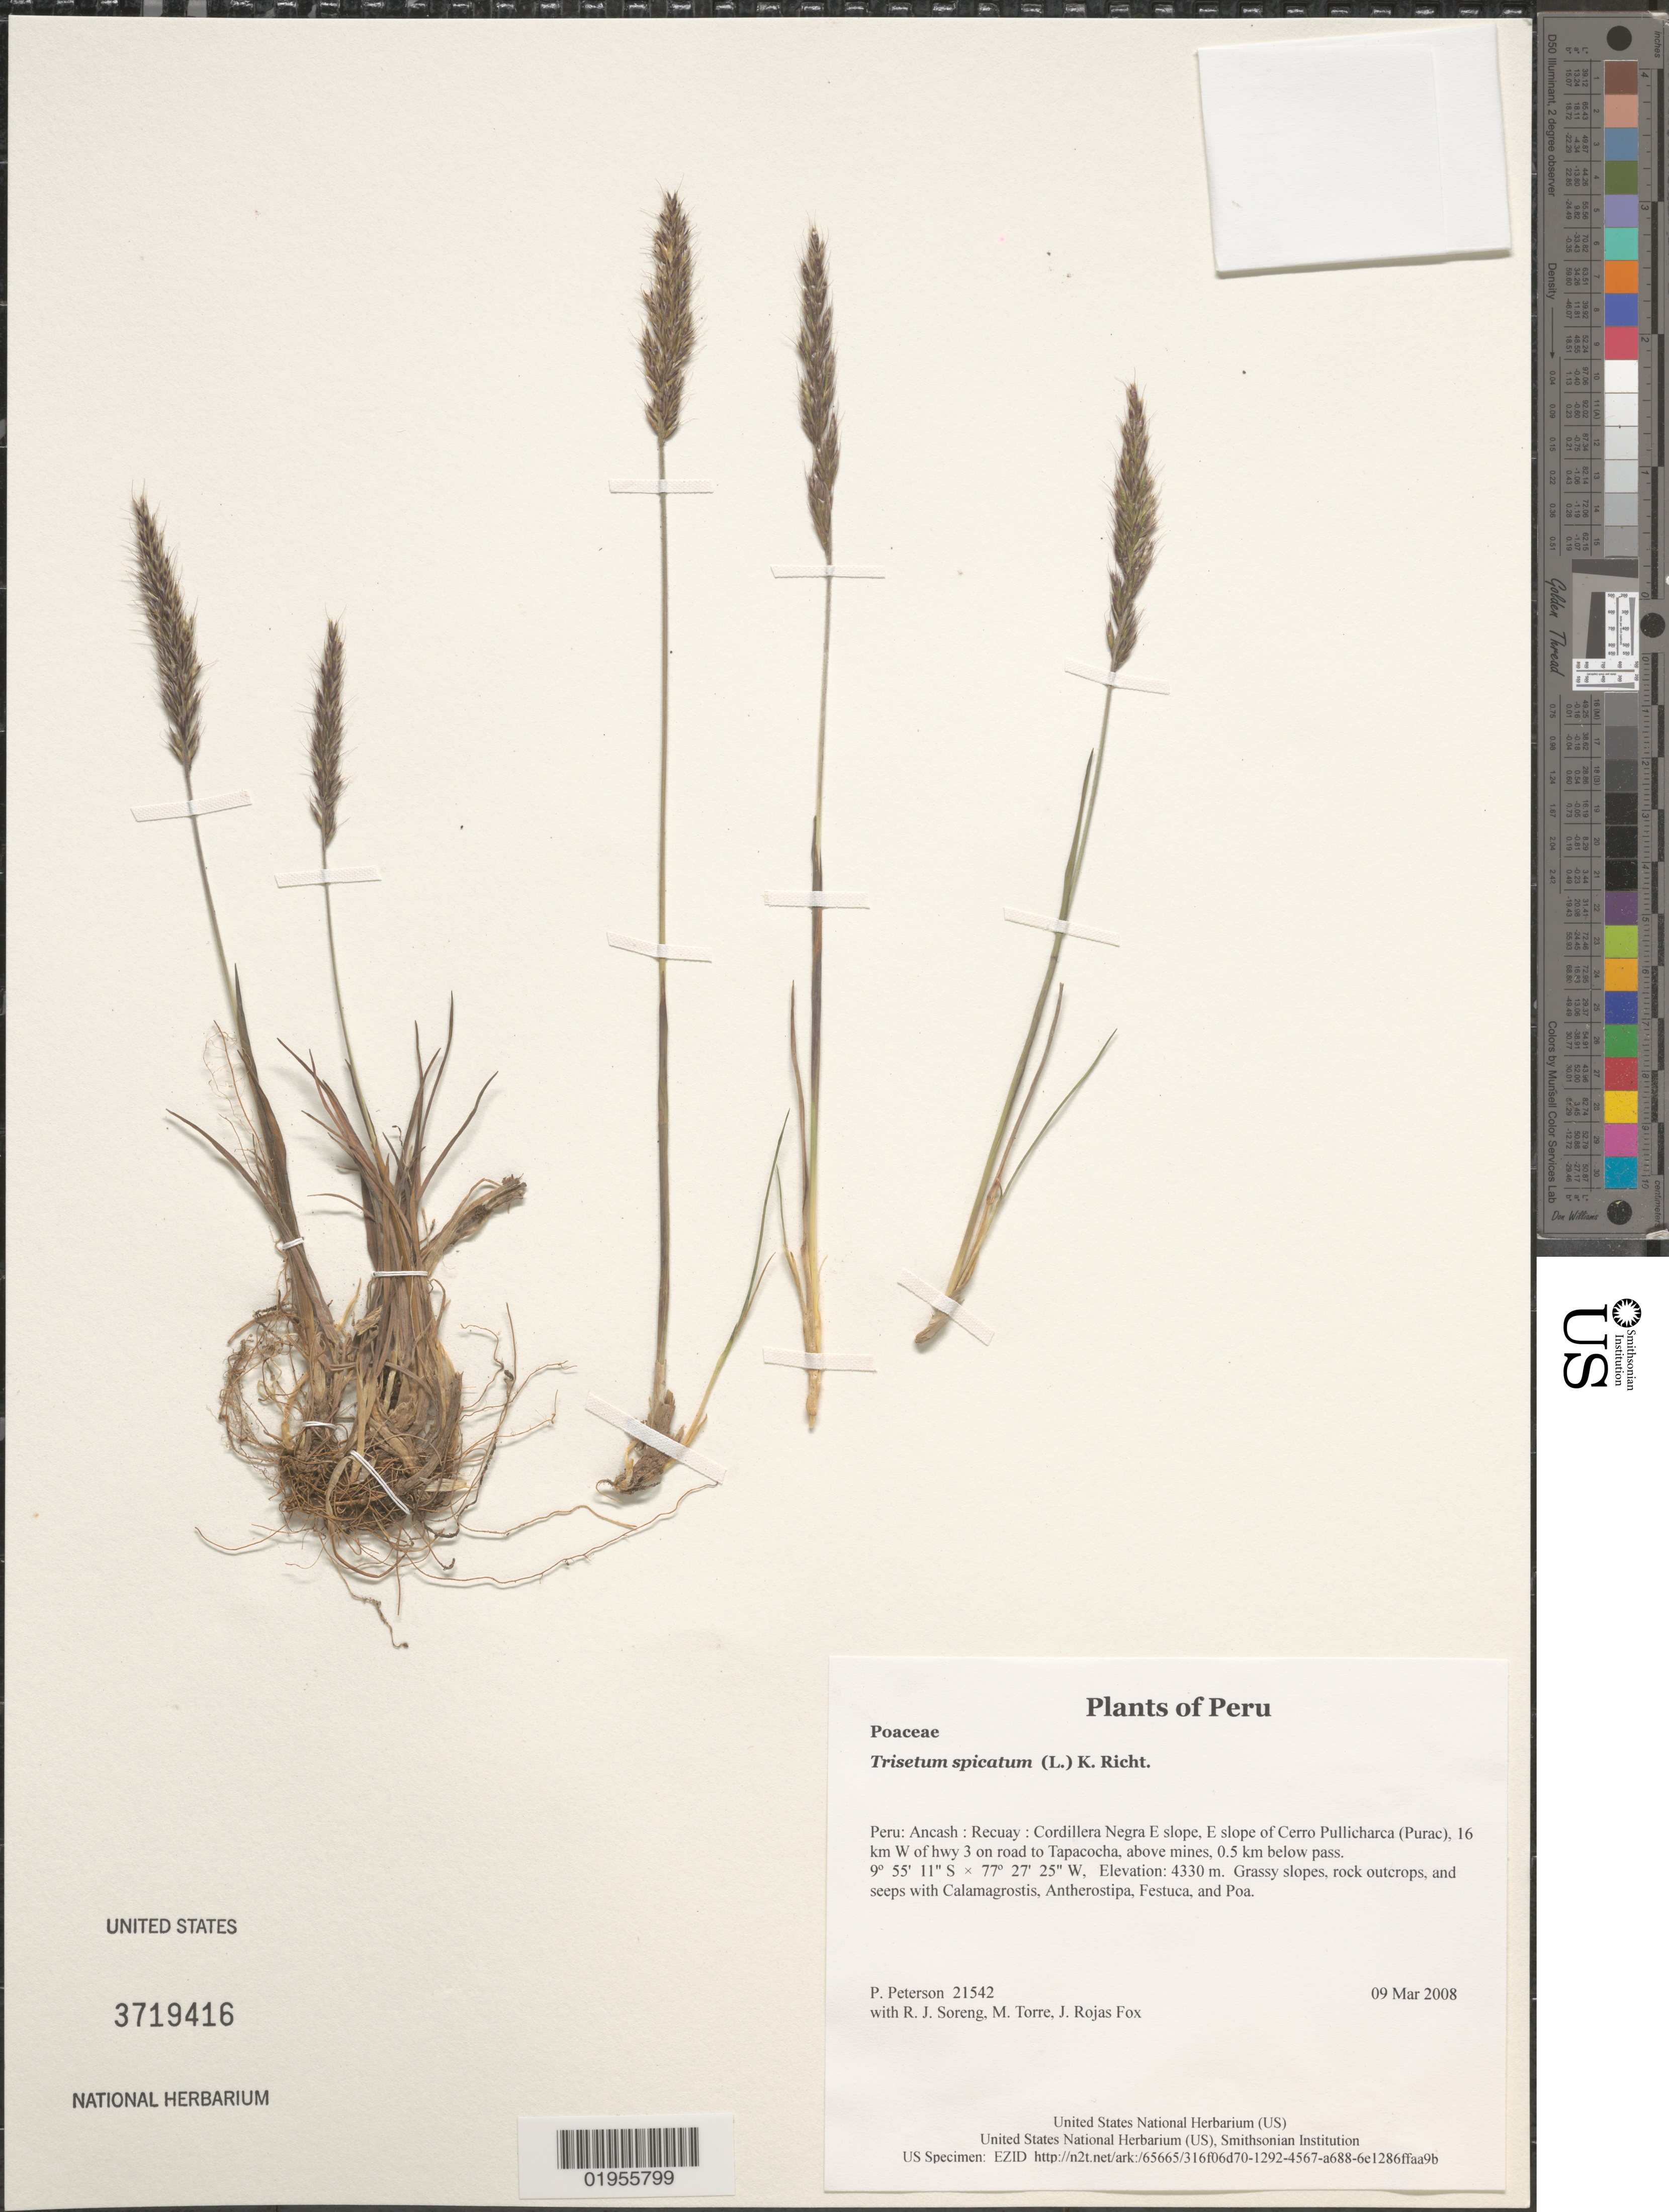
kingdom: Plantae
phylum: Tracheophyta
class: Liliopsida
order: Poales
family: Poaceae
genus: Trisetum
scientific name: Trisetum spicatum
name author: (L.) K. Richt.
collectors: P. M. Peterson, R. J. Soreng, M. Torre & J. Rojas Fox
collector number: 21542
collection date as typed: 09 Mar 2008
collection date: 2008-03-09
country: Peru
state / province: Ancash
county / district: Recuay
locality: Cordillera Negra E slope, E slope of Cerro Pullicharca (Purac), 16 km W of hwy 3 on road to Tapacocha, above mines, 0.5 km below pass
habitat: Grassy slopes, rock outcrops, and seeps with Calamagrostis, Antherostipa, Festuca, and Poa.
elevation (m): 4330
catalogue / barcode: US 3719416